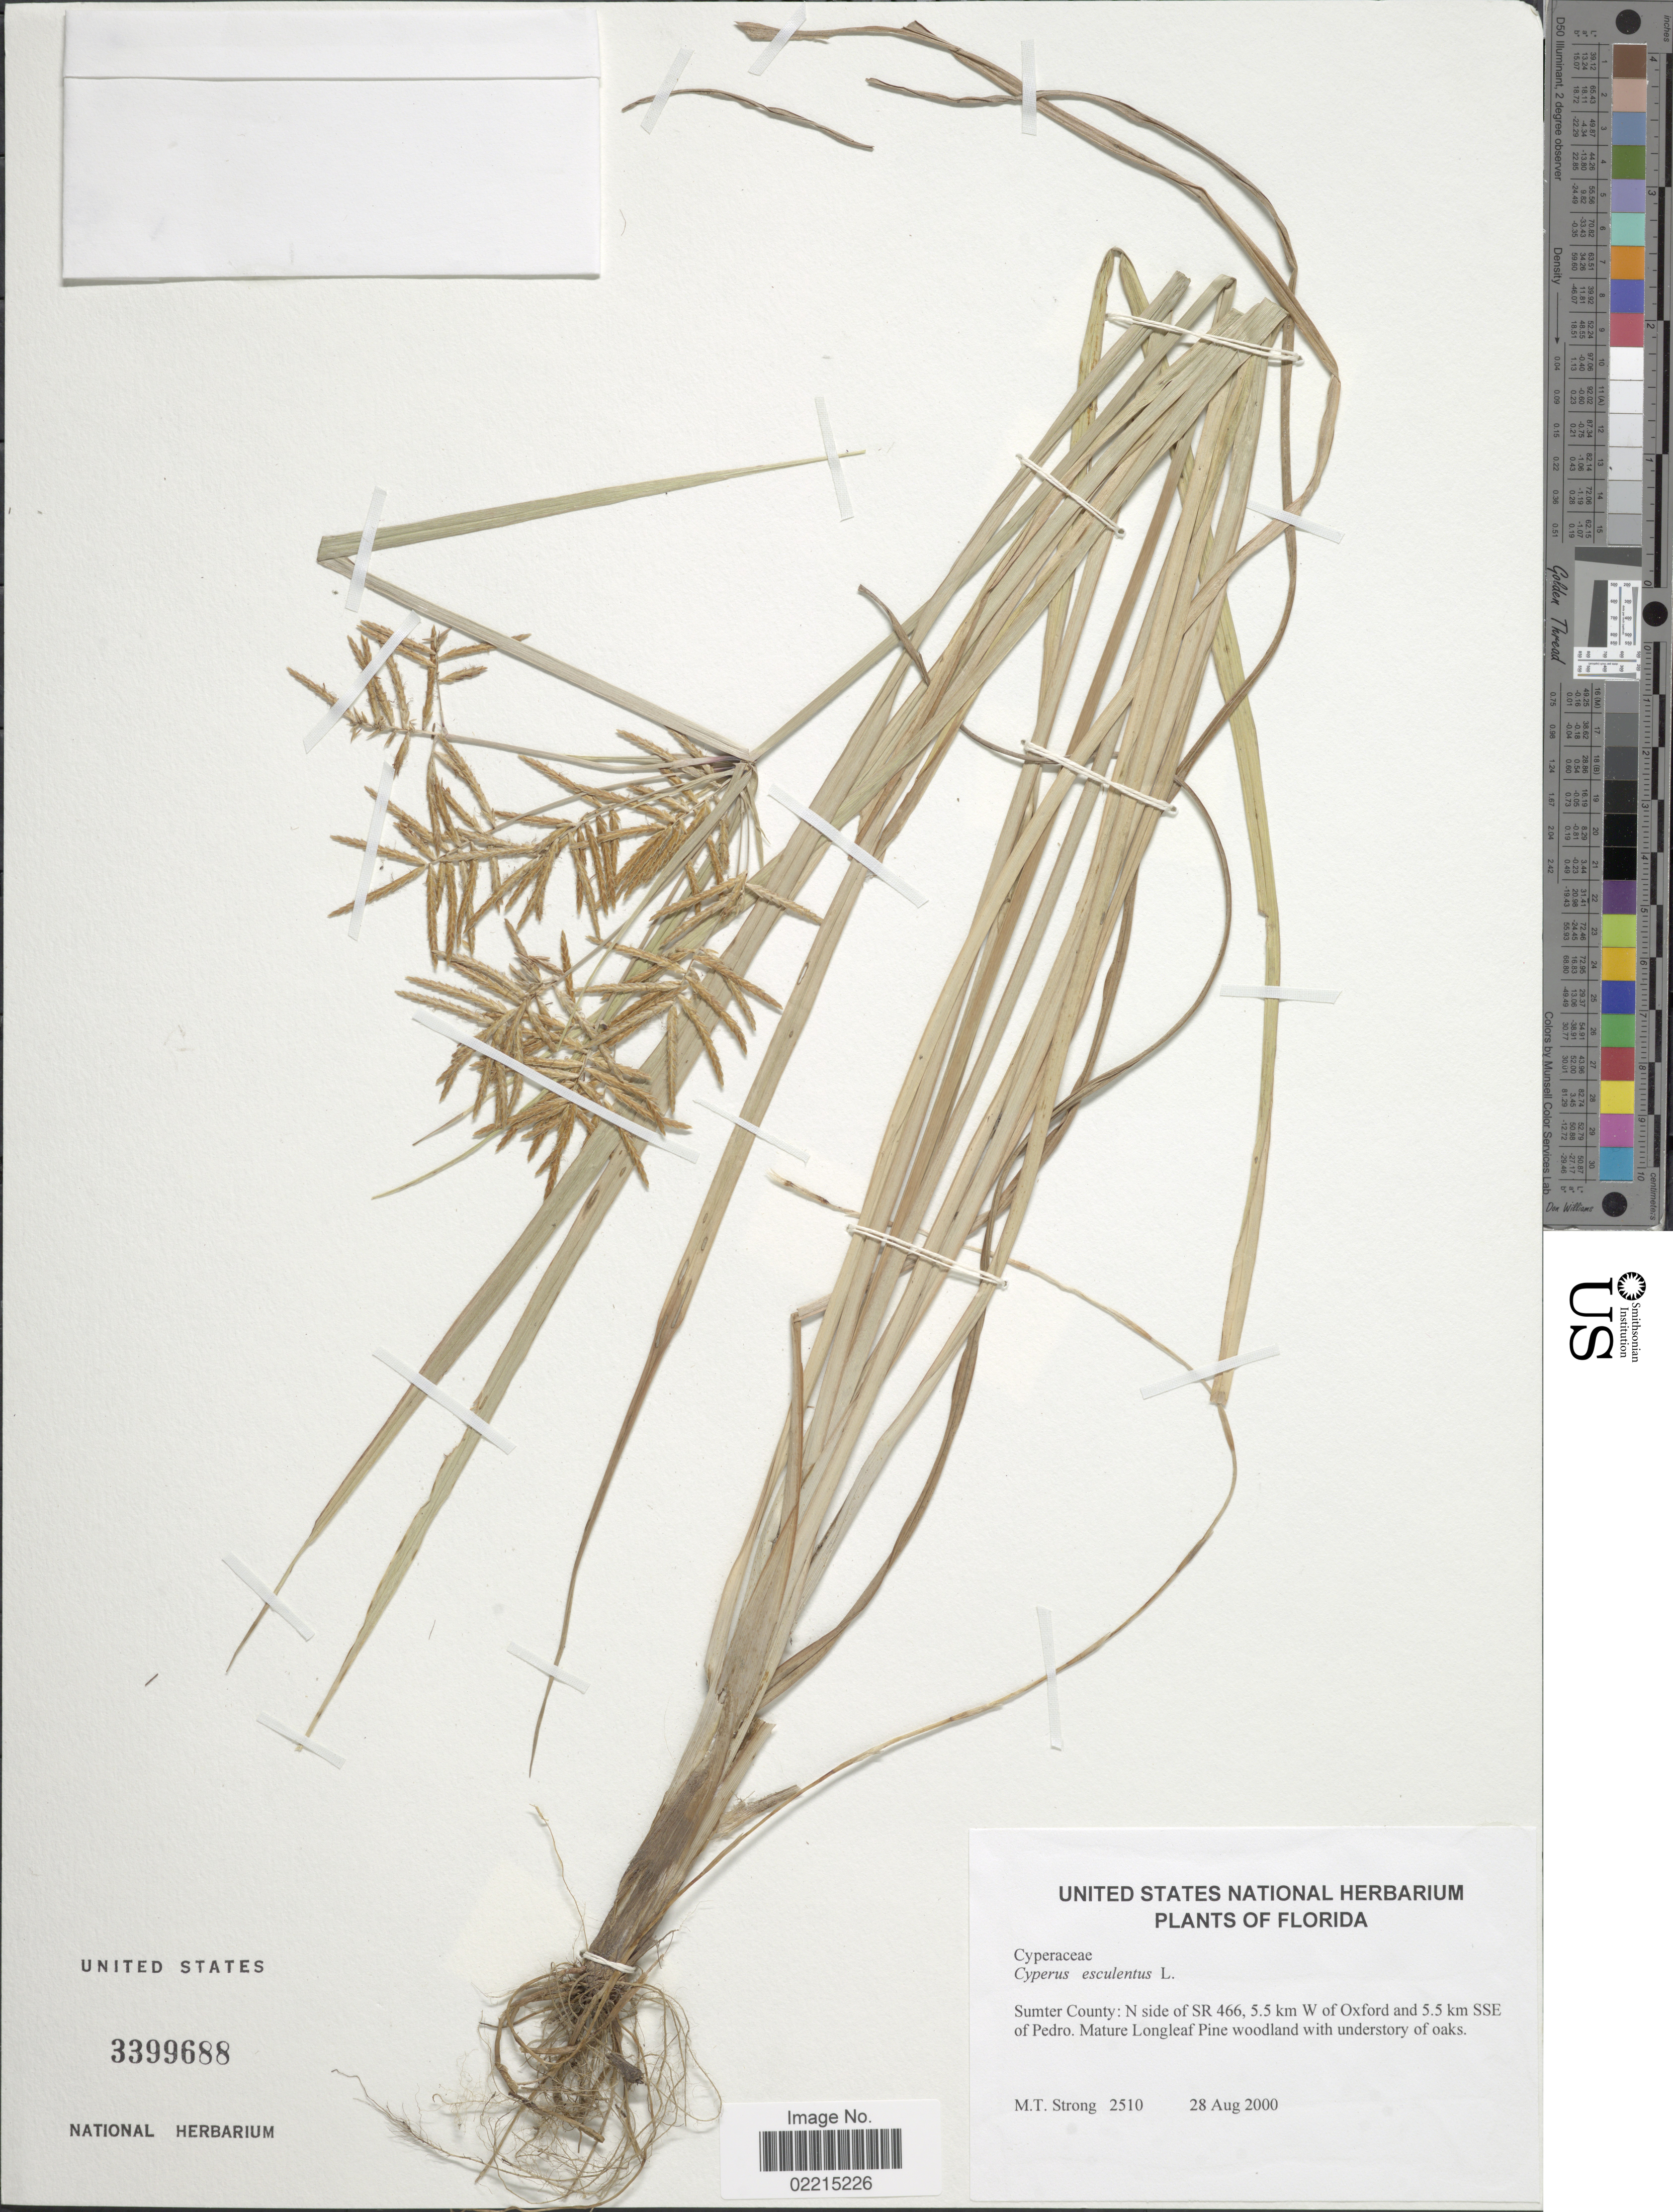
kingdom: Plantae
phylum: Tracheophyta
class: Liliopsida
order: Poales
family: Cyperaceae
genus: Cyperus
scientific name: Cyperus esculentus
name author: L.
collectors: M. T. Strong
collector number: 2510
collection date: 2000-08-28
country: United States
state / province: Florida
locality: Sumter County: N side of SR 466, 5.5 km SSE of Pedro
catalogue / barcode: US 3399688